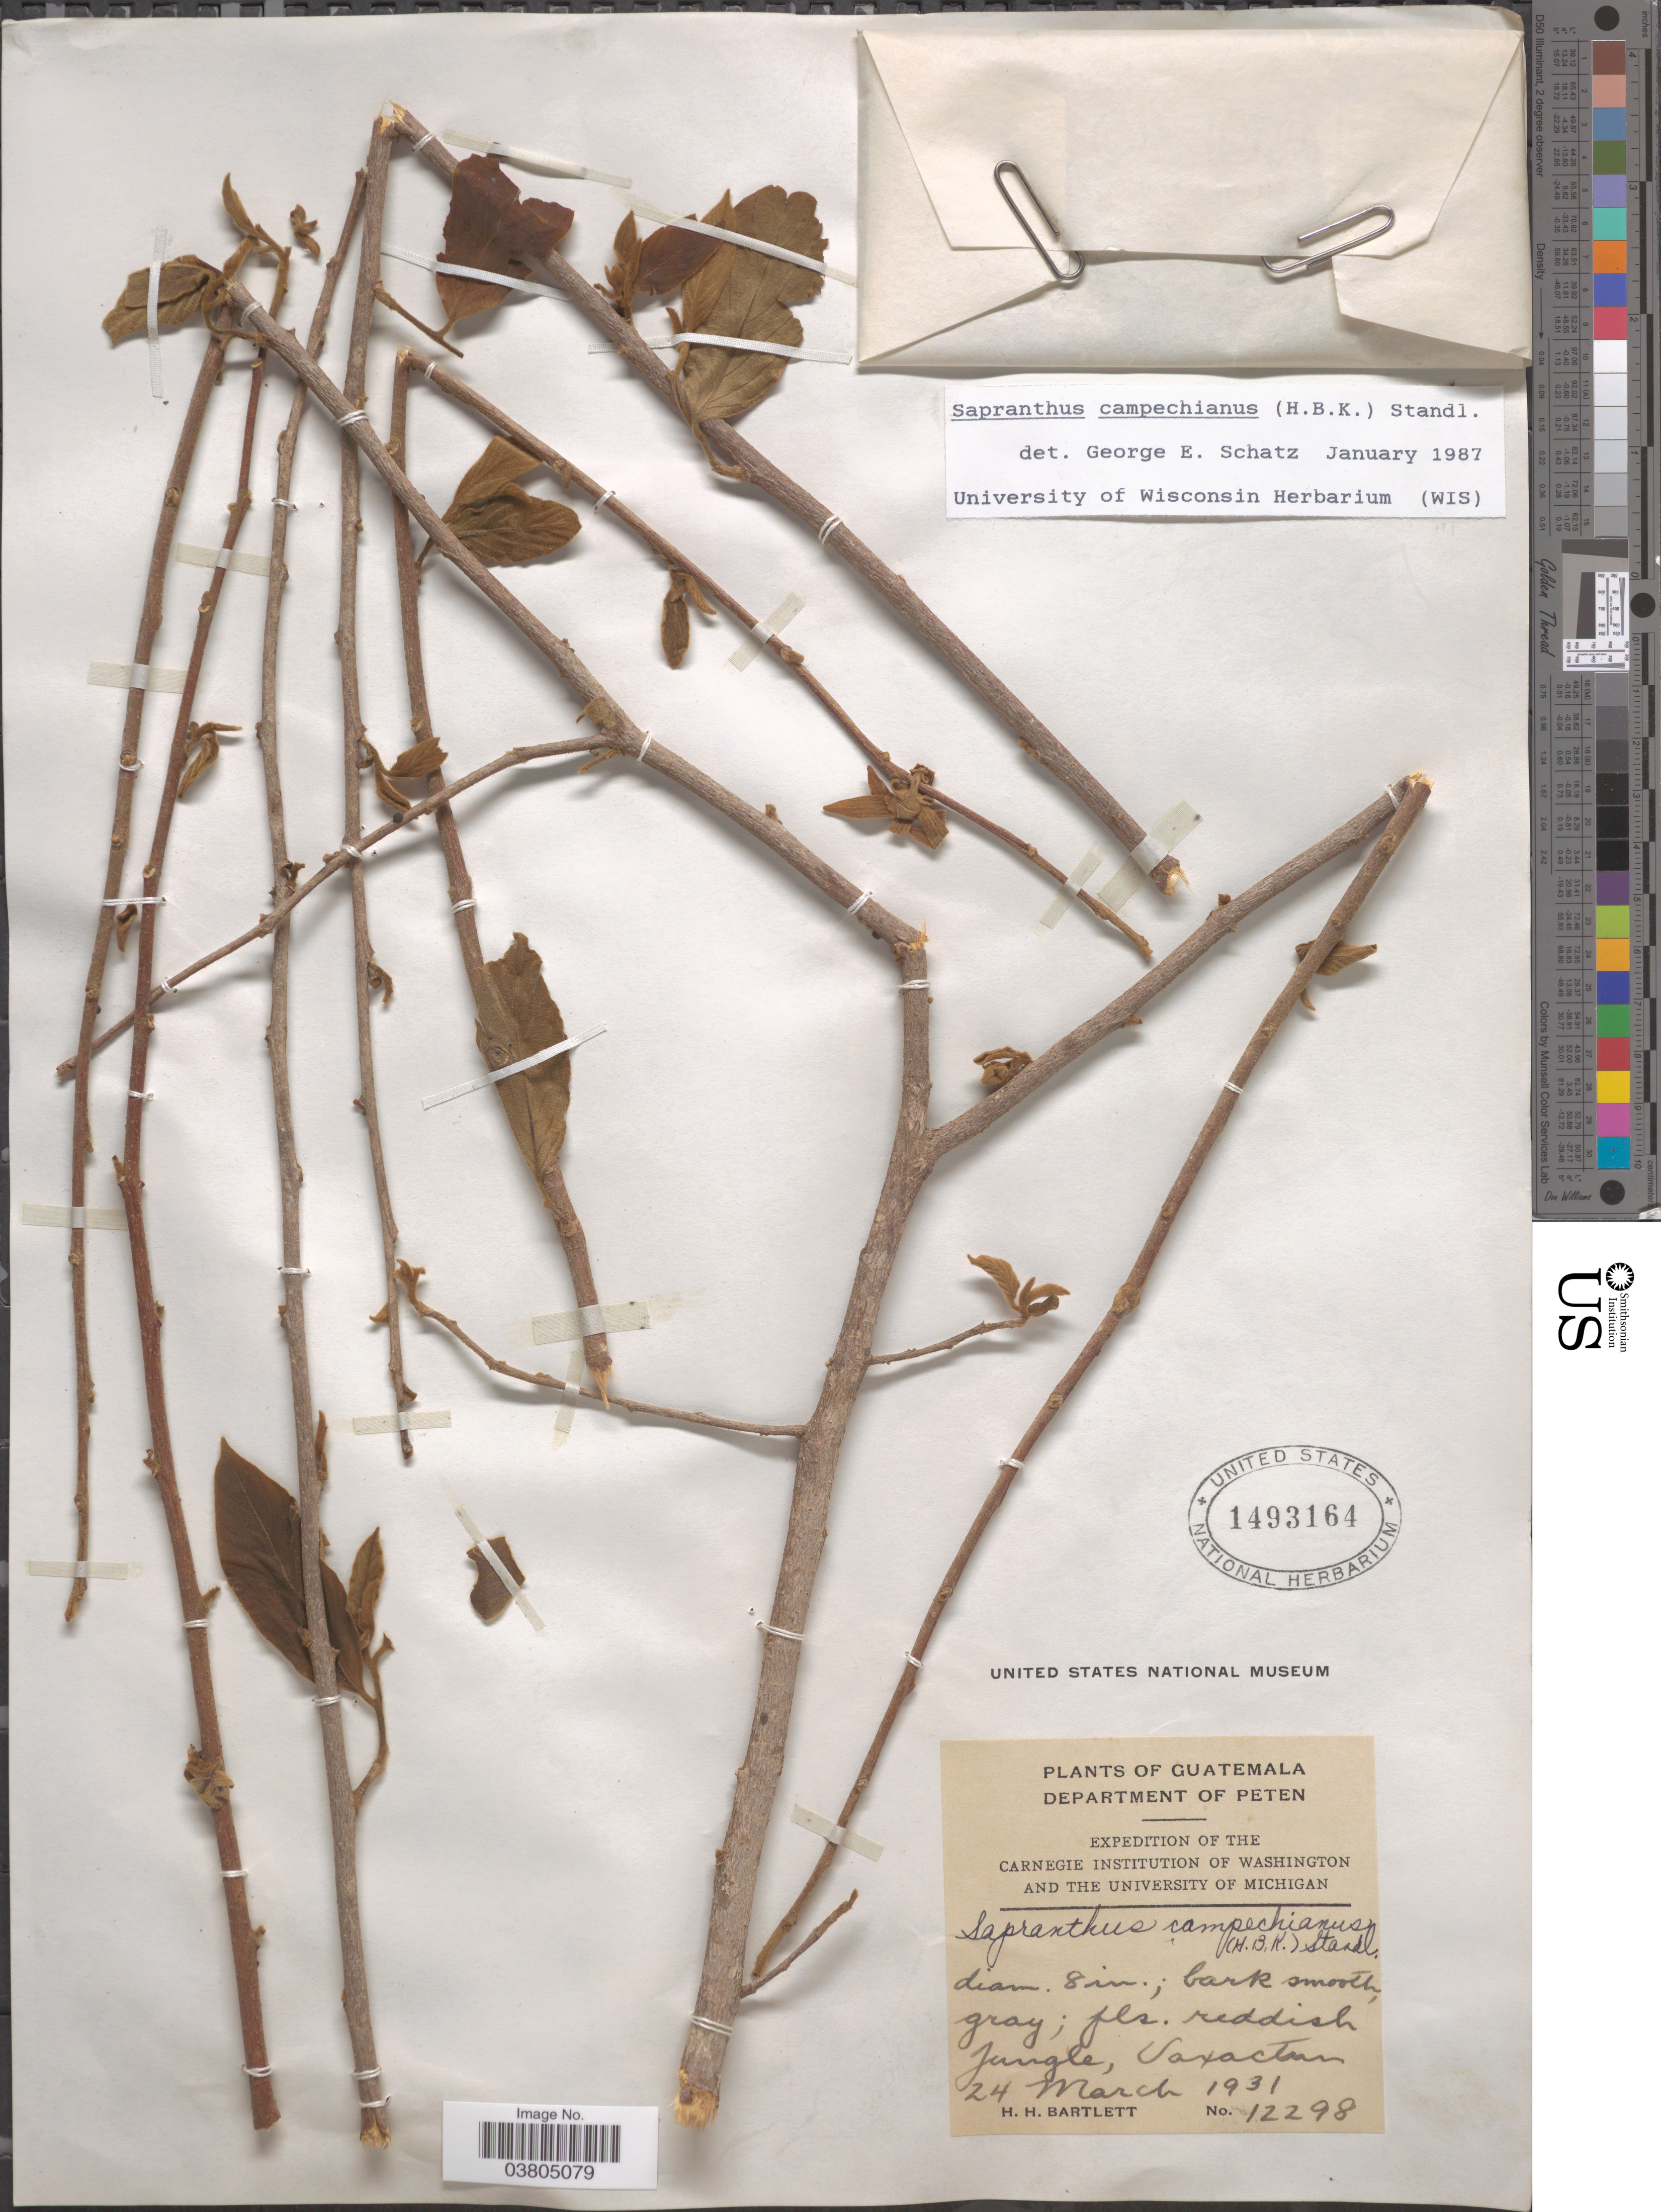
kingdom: Plantae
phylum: Tracheophyta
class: Magnoliopsida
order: Magnoliales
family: Annonaceae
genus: Sapranthus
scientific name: Sapranthus campechianus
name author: (Kunth) Standl.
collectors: H. H. Bartlett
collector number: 12298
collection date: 1931-03-24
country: Guatemala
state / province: El Peten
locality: Department of Peten.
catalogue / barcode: US 1493164